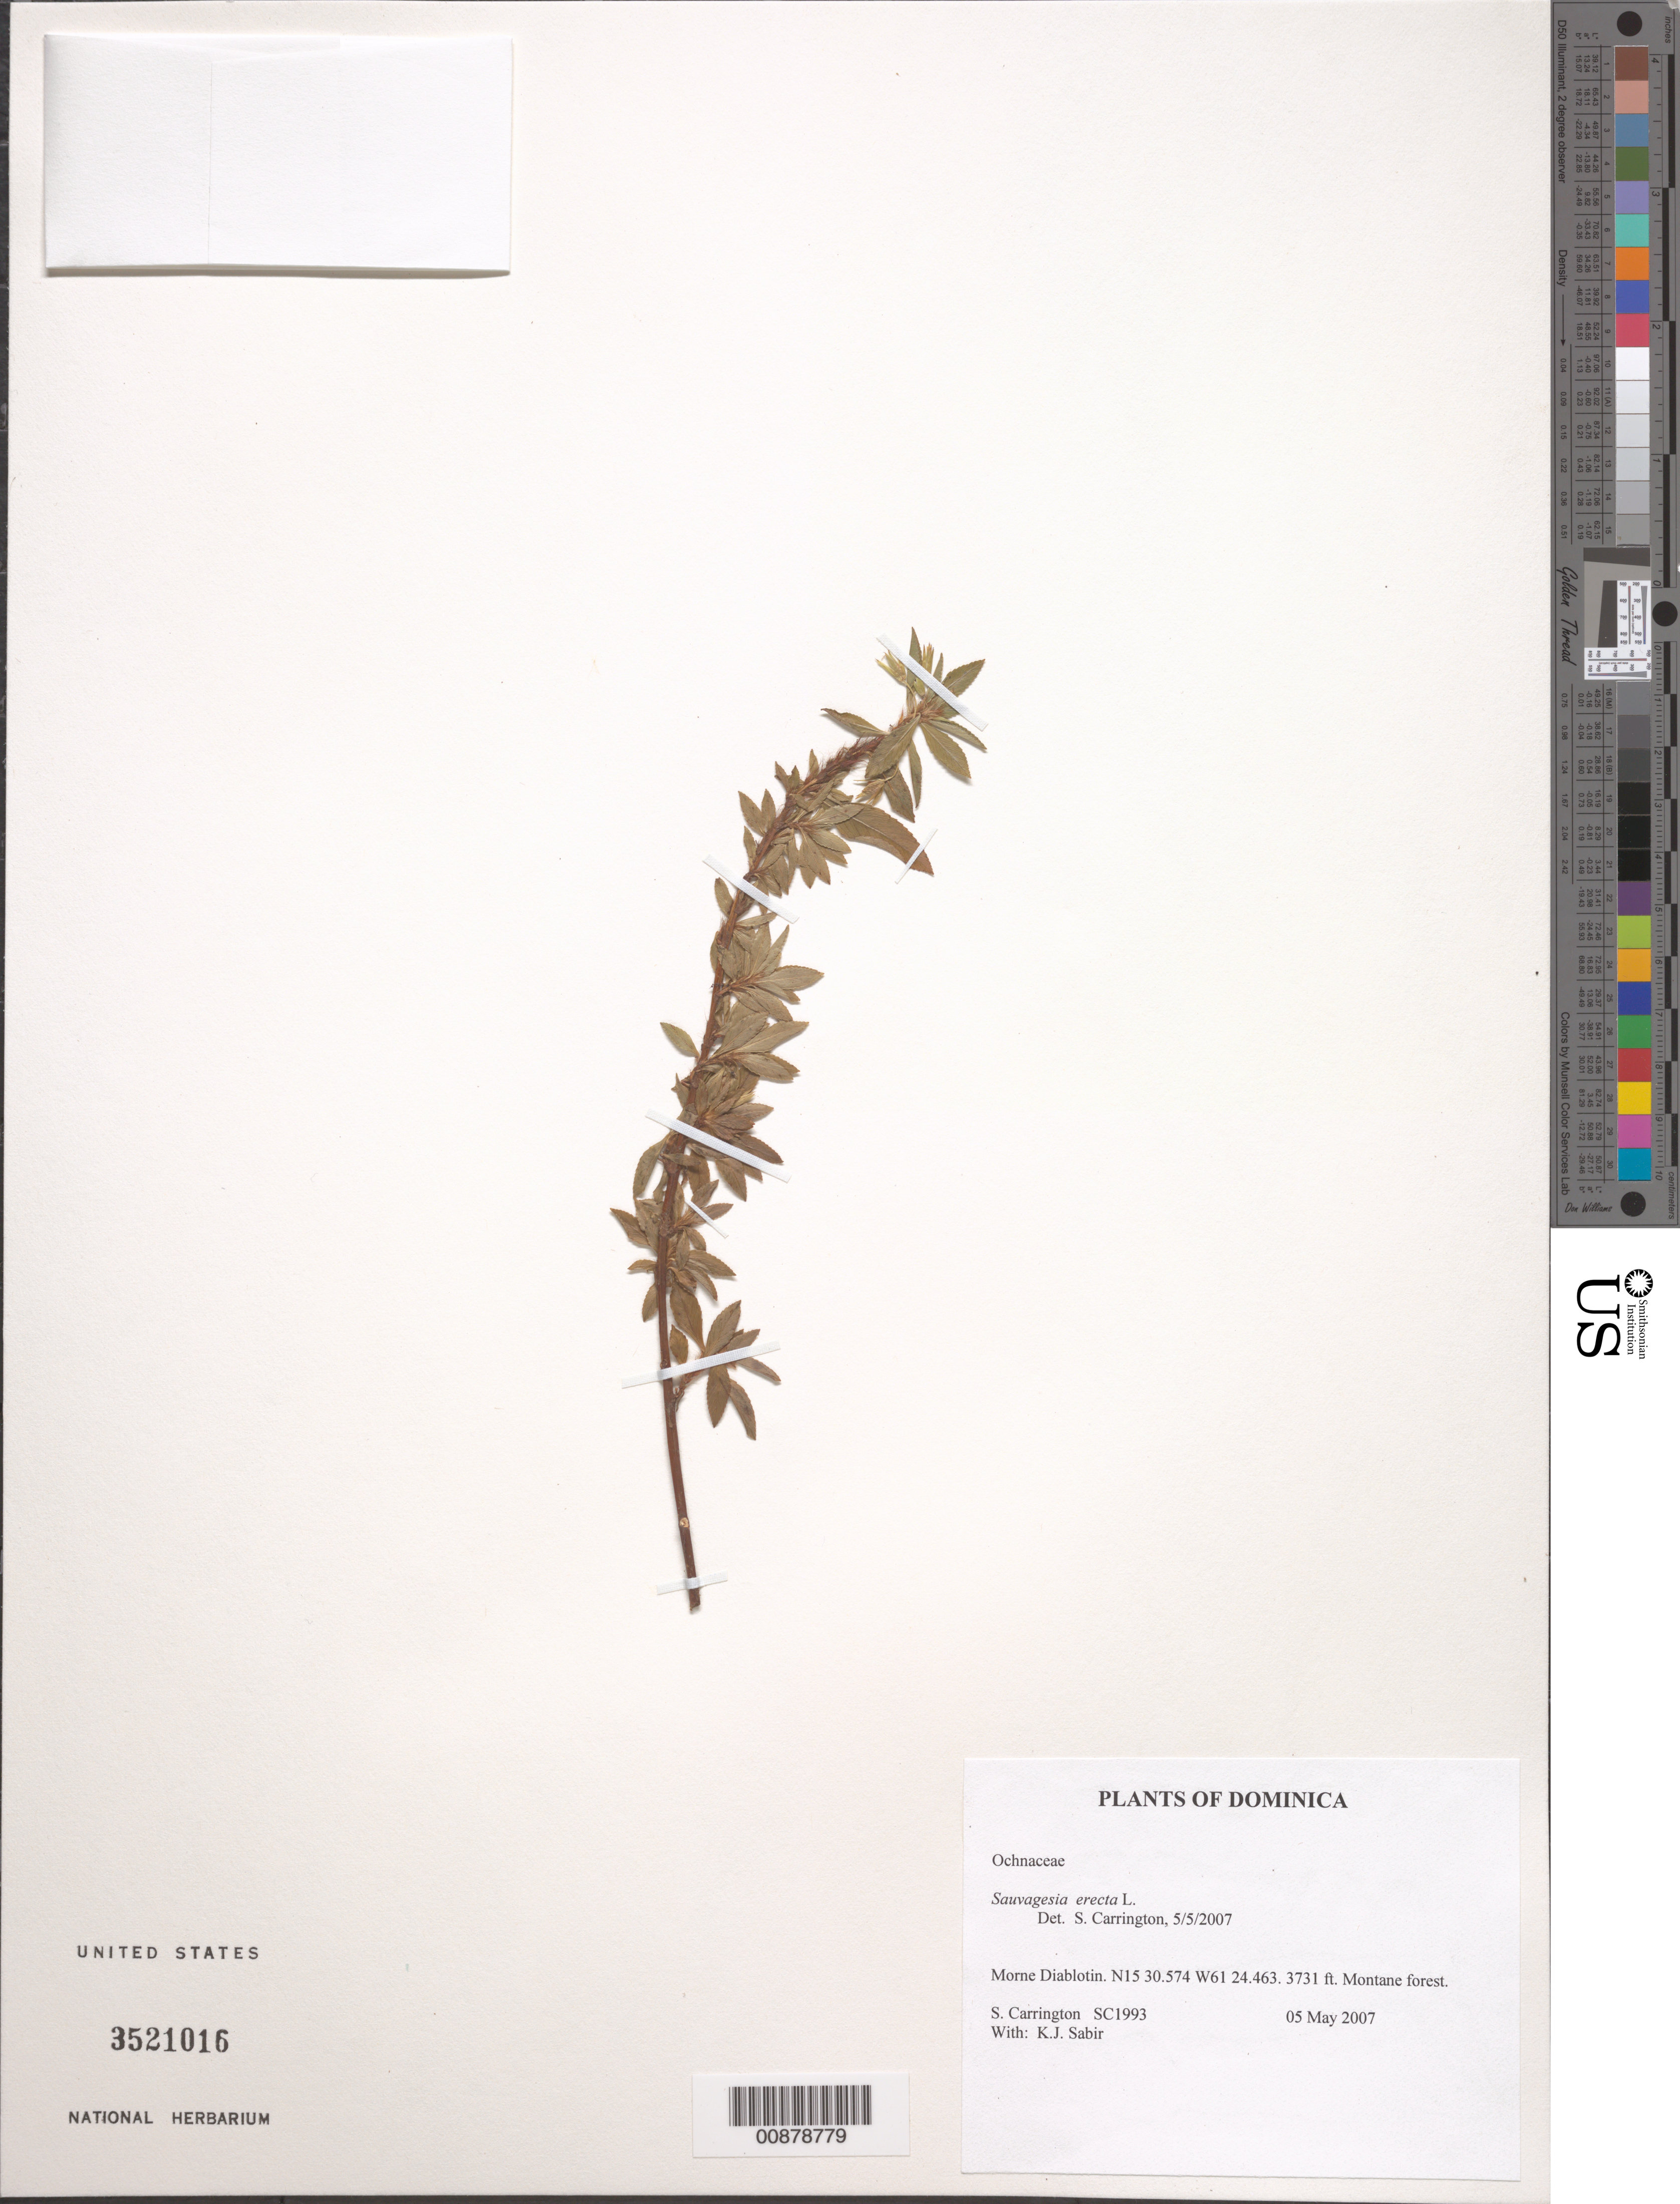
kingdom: Plantae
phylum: Tracheophyta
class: Magnoliopsida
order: Malpighiales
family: Ochnaceae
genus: Sauvagesia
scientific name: Sauvagesia erecta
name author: L.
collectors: C. M. S. Carrington & K. Sabir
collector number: SC 1993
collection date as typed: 05 May 2007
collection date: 2007-05-05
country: Dominica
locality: Morne Diablotin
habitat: Montane forest.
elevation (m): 1137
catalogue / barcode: US 3521016